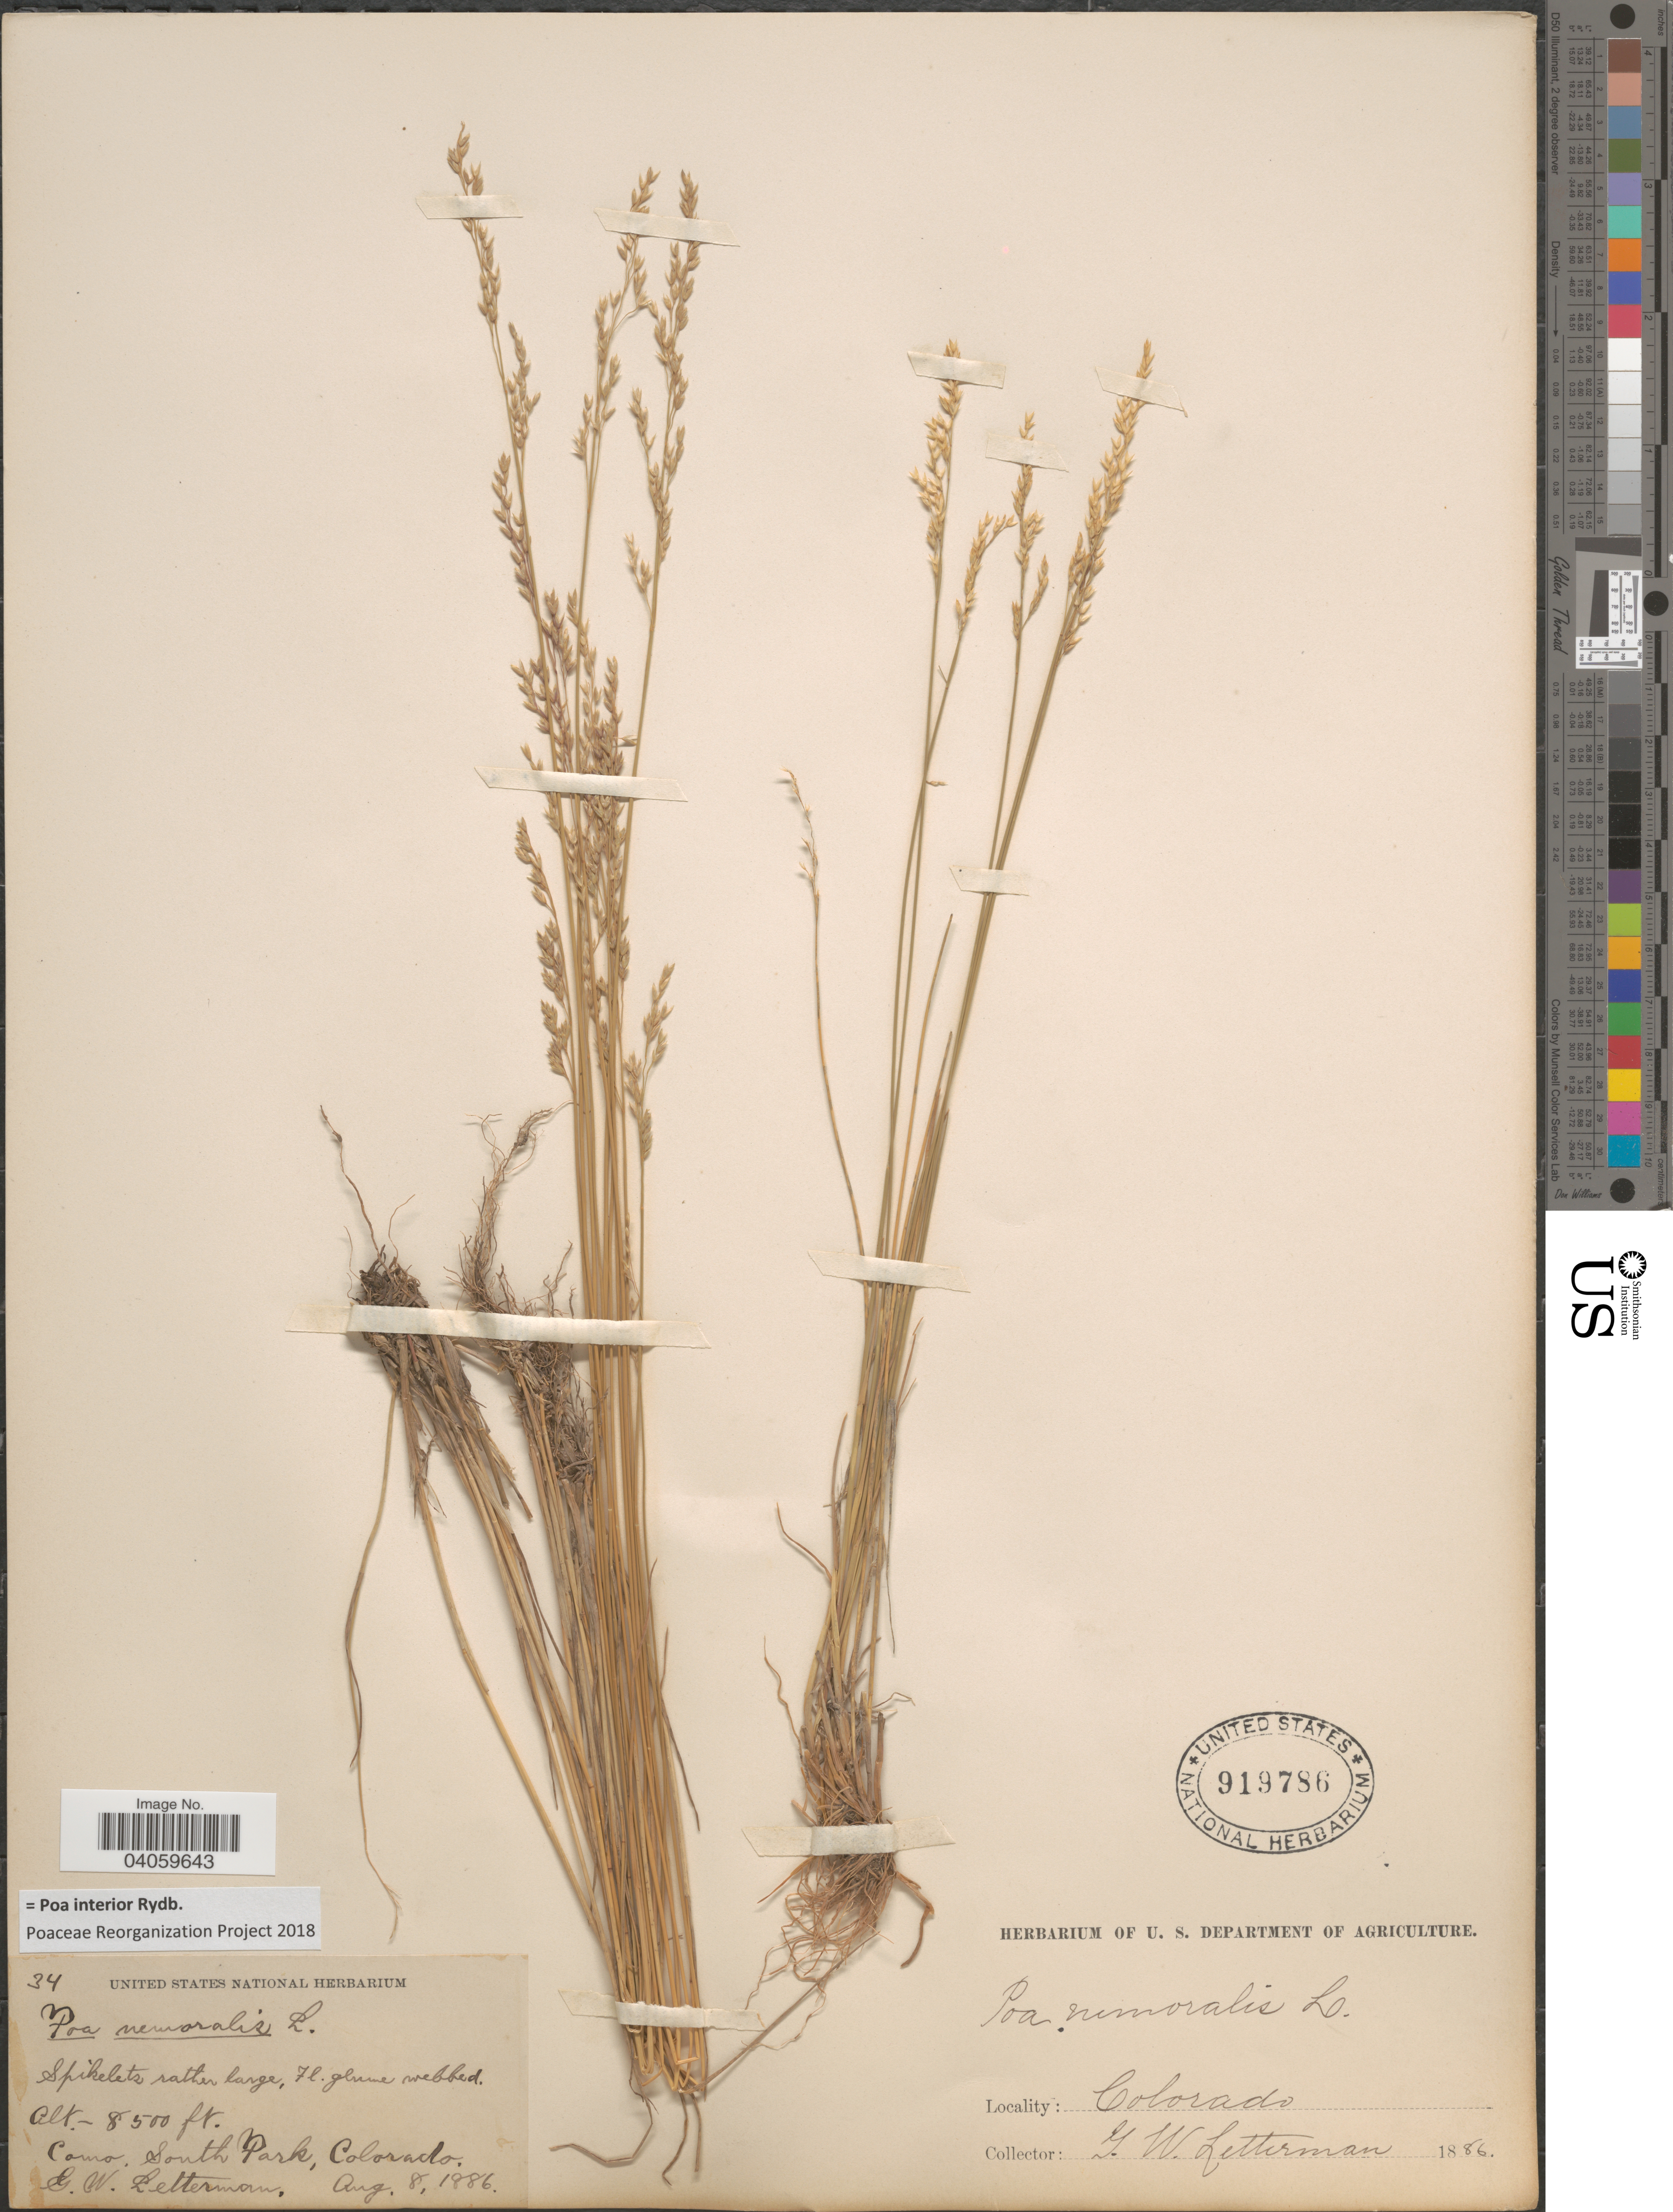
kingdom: Plantae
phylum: Tracheophyta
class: Liliopsida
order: Poales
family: Poaceae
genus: Poa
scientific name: Poa interior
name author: Rydb.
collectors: G. W. Letterman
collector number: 34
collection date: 1886-08-08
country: United States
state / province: Colorado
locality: Como, South Park.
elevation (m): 2591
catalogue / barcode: US 919786